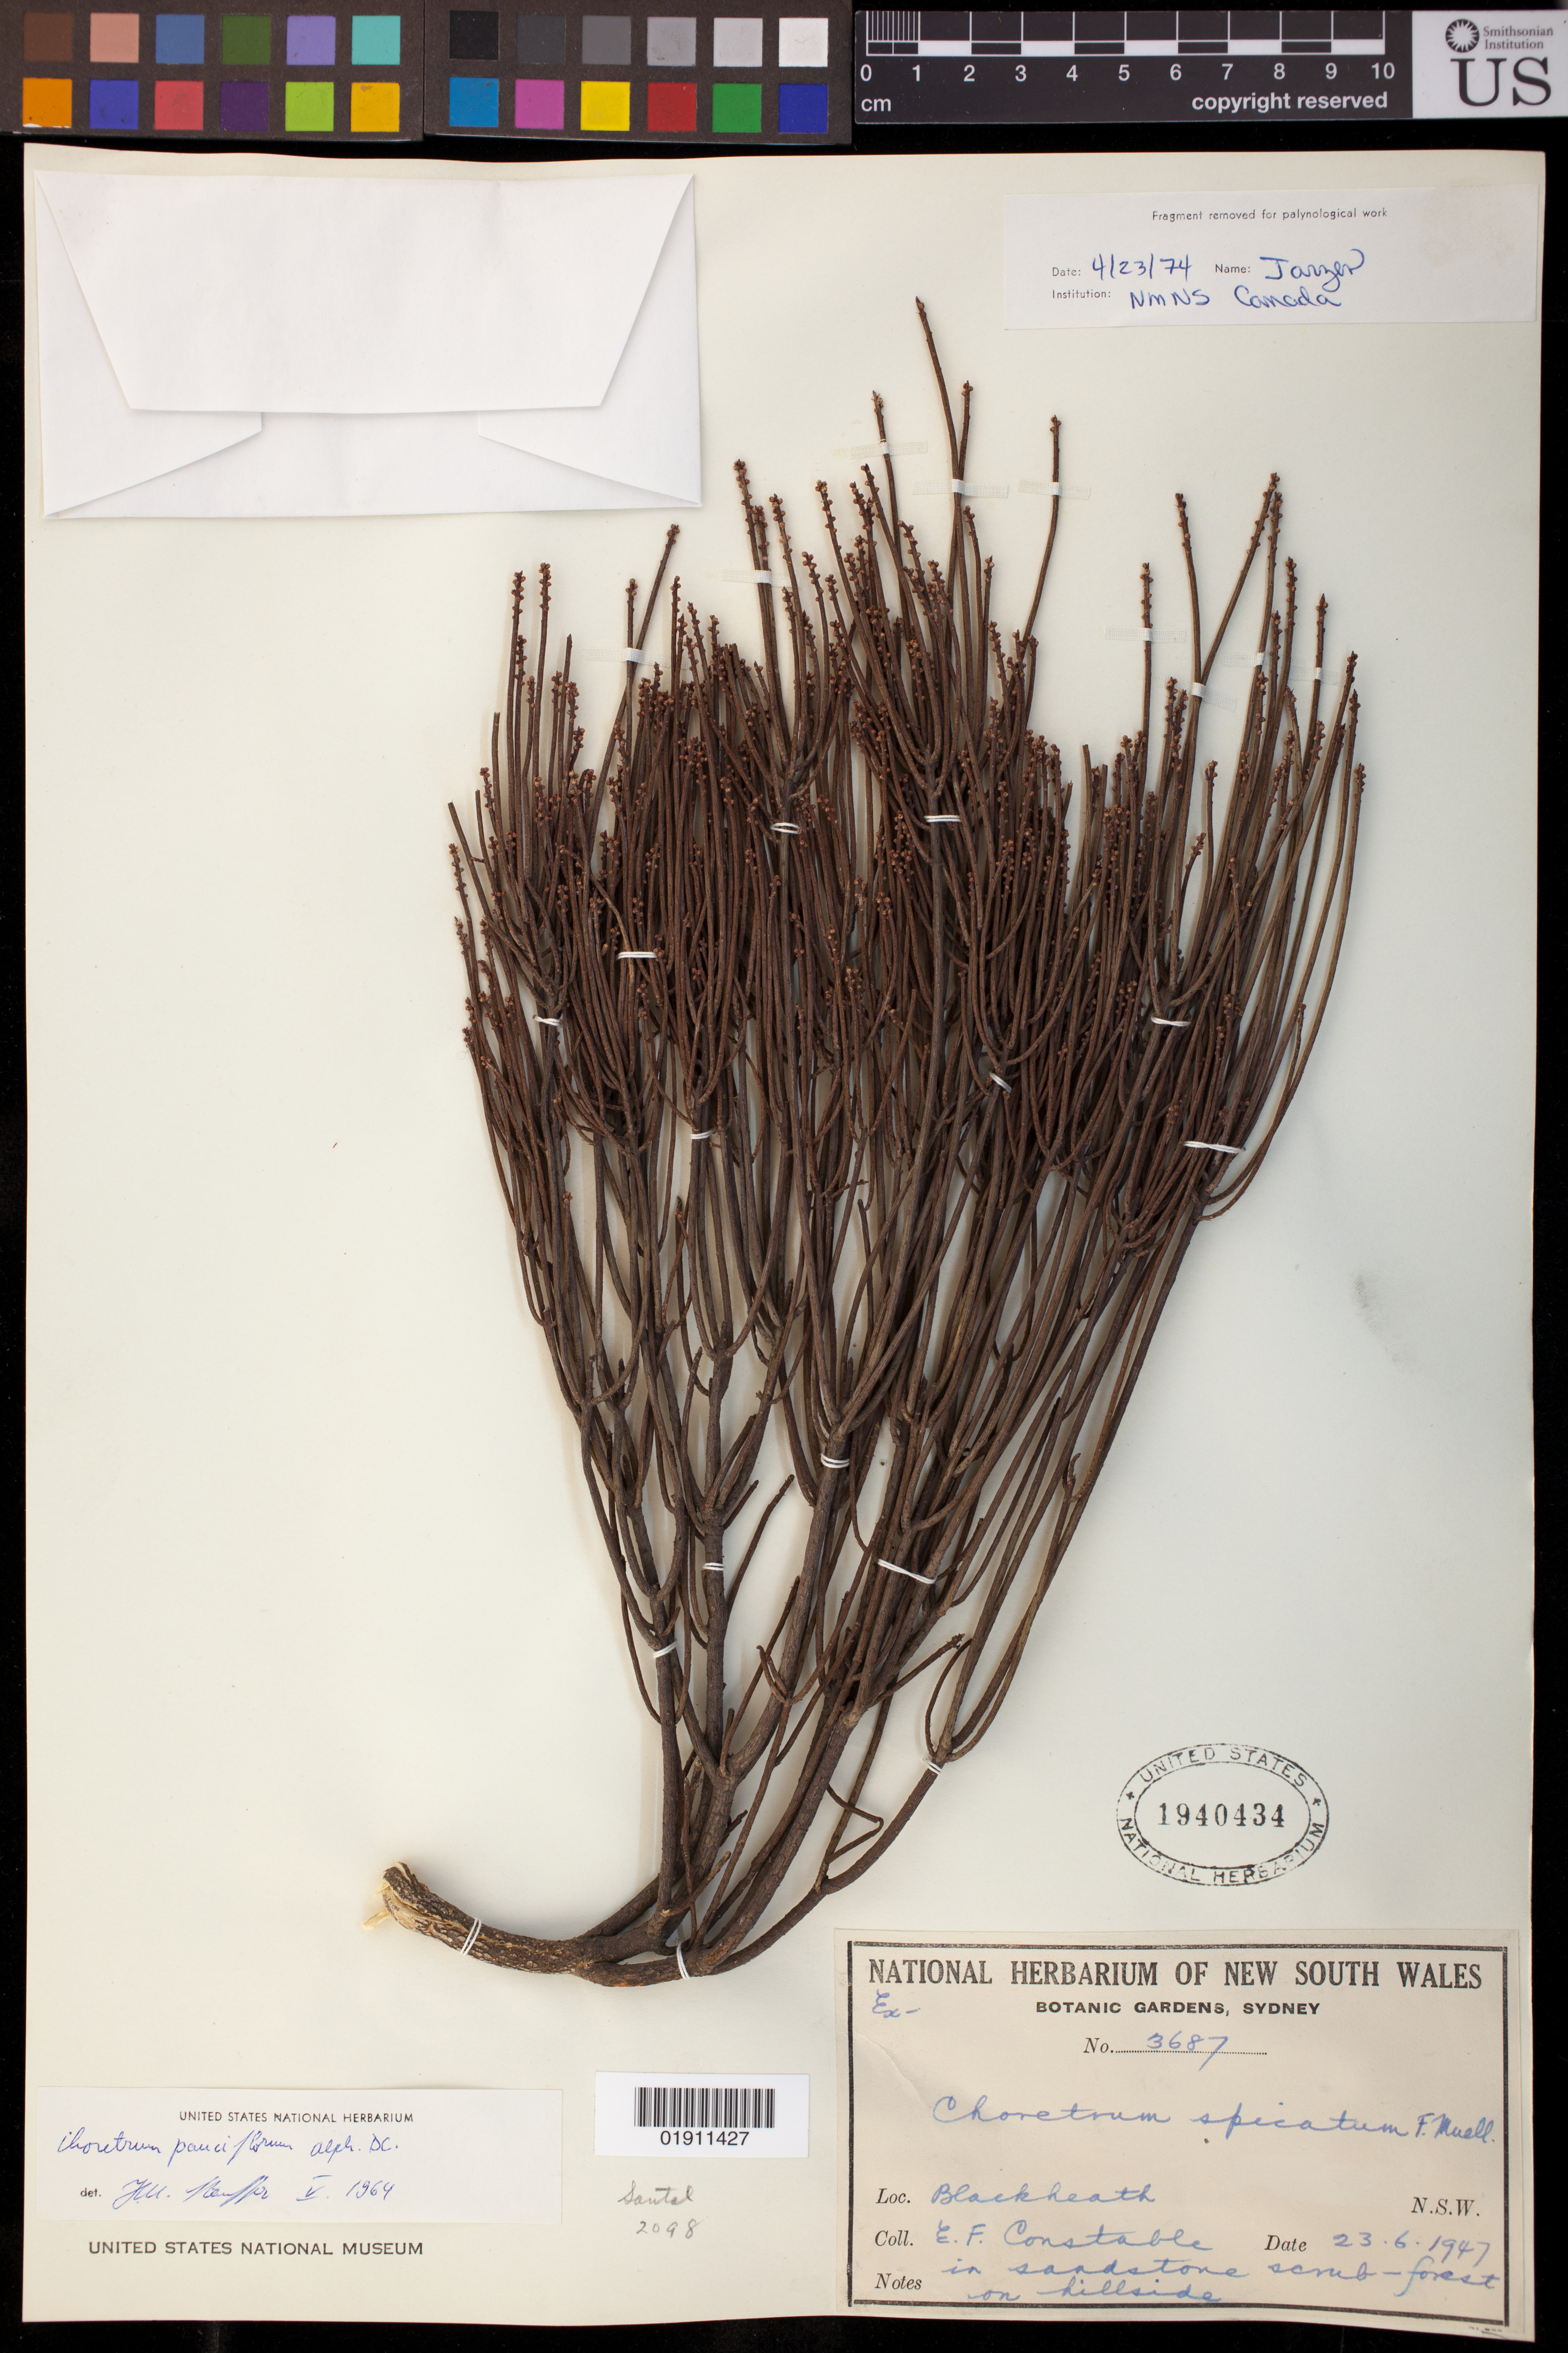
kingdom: Plantae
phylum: Tracheophyta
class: Magnoliopsida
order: Santalales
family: Amphorogynaceae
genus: Choretrum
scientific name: Choretrum pauciflorum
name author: A. DC.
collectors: E. F. Constable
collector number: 3687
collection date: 1947-06-02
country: Australia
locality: Blackheath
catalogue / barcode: US 1940434